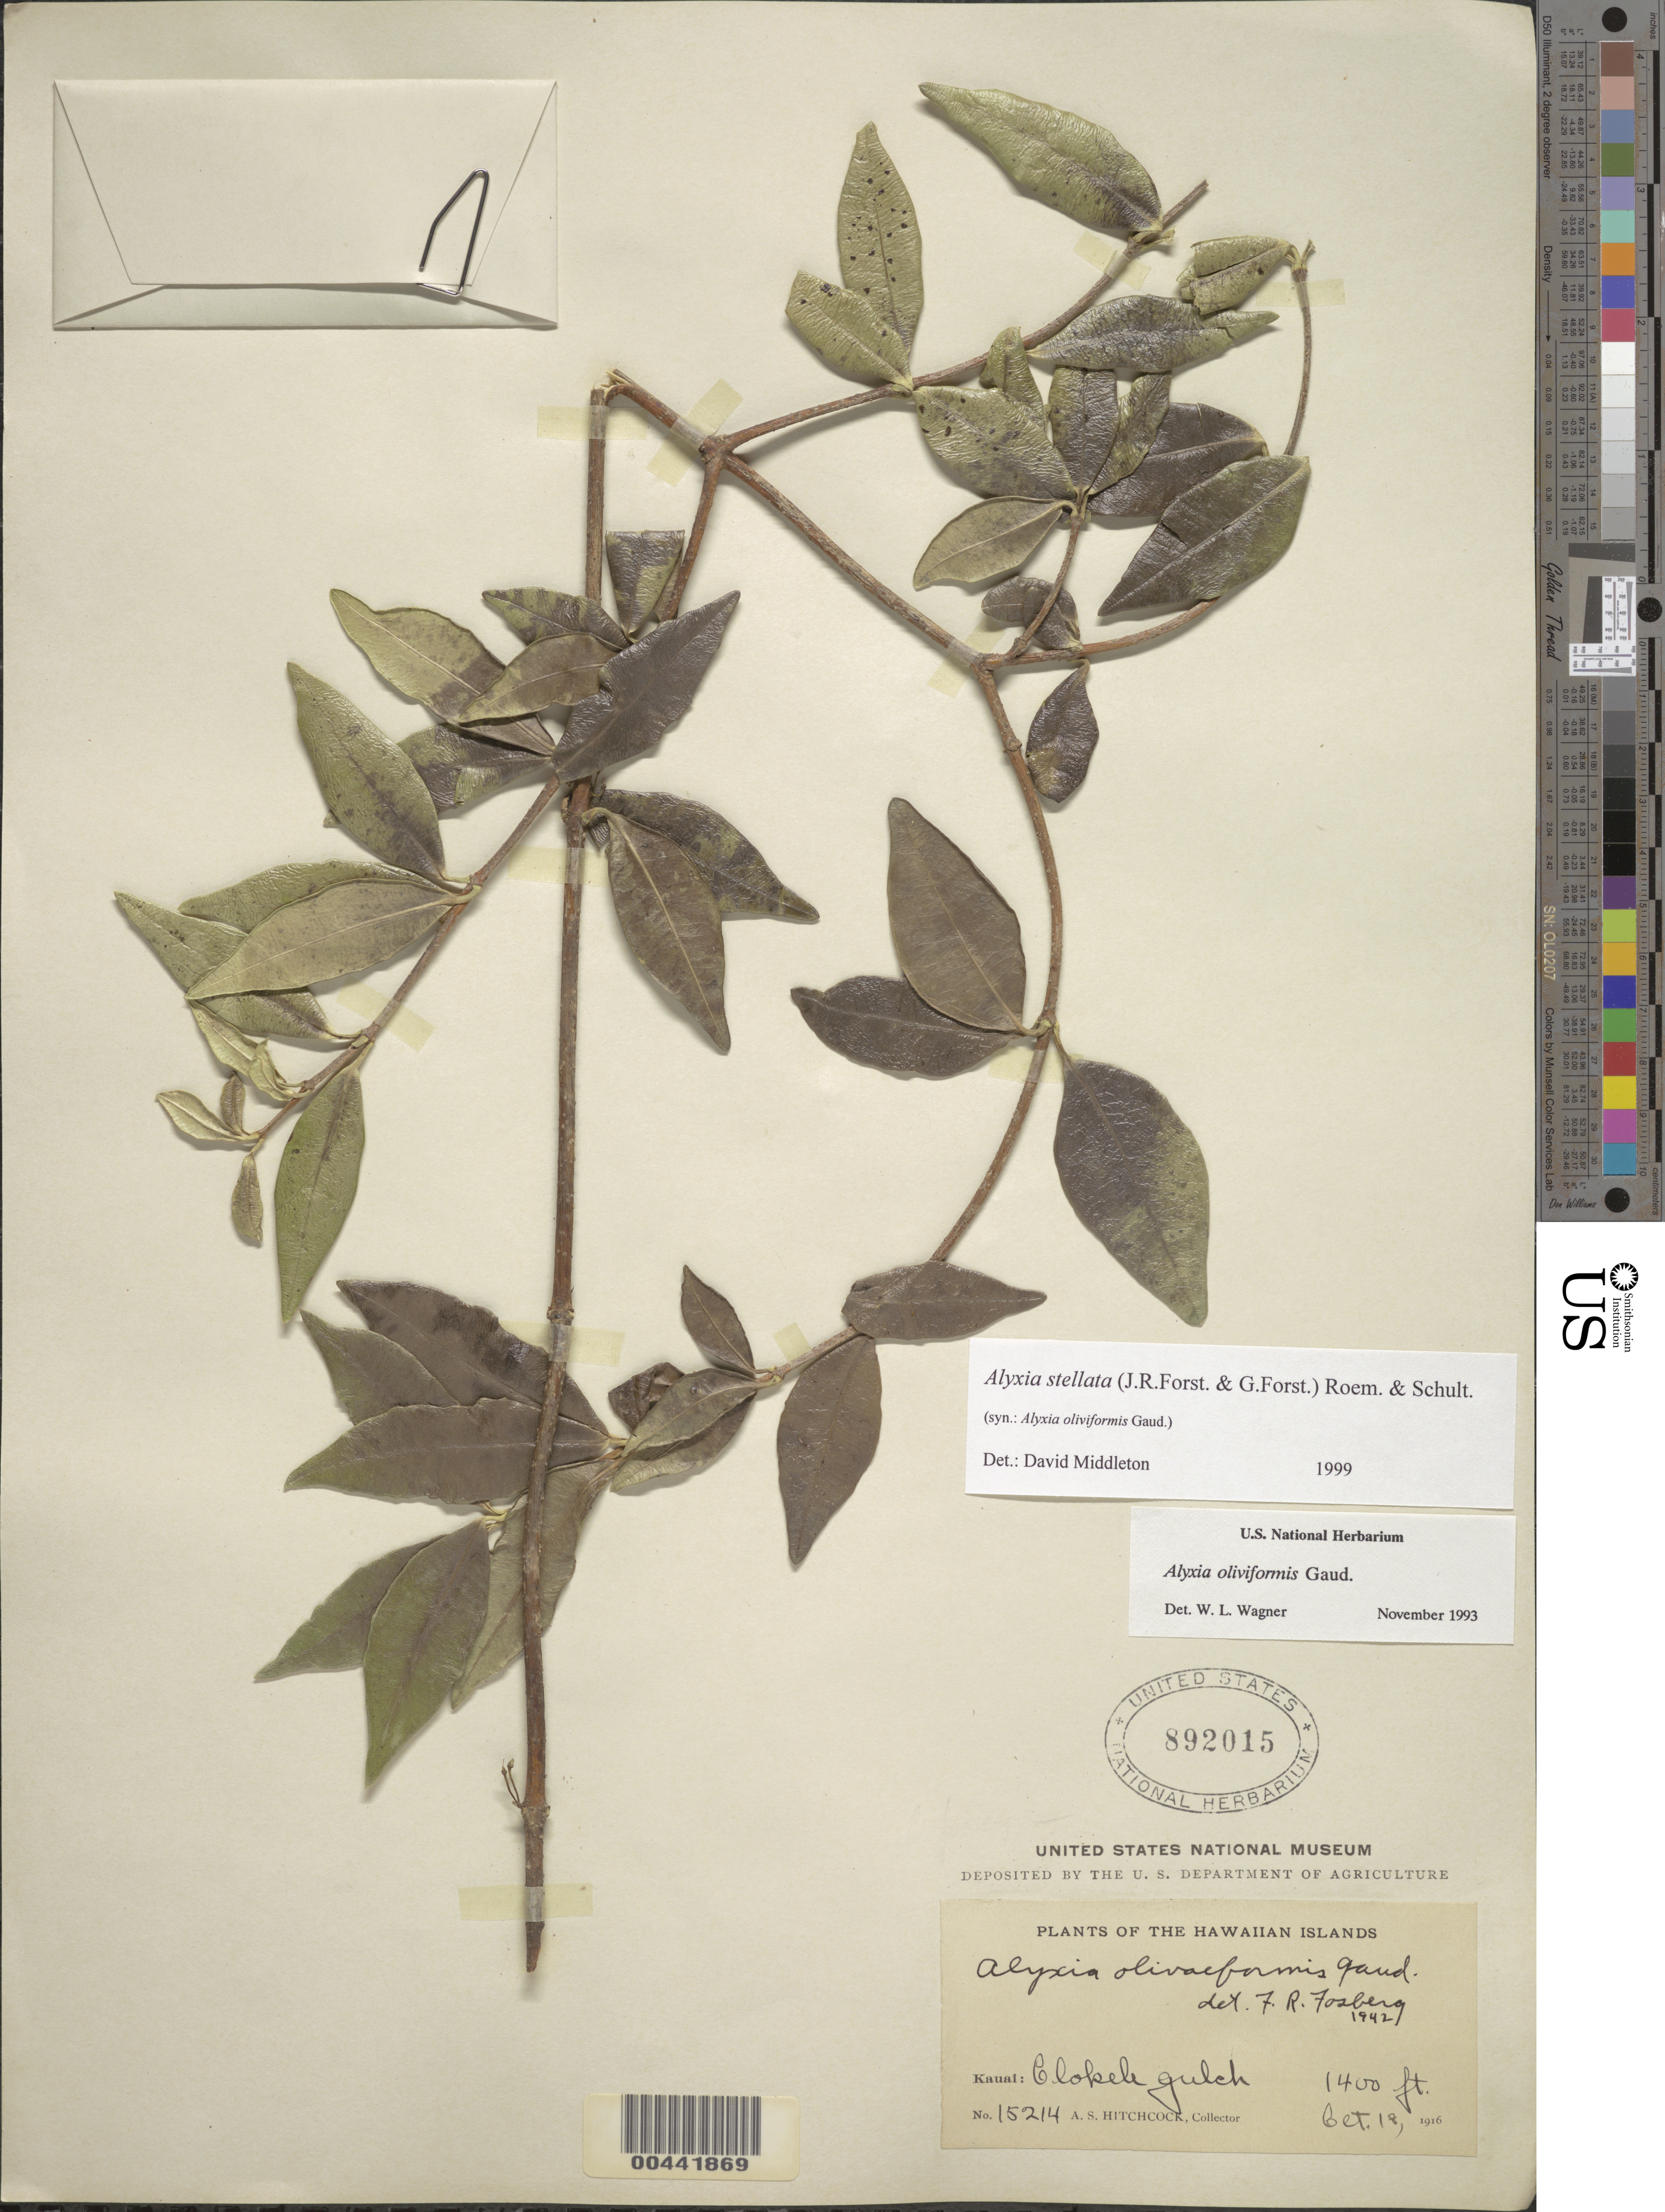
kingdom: Plantae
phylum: Tracheophyta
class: Magnoliopsida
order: Gentianales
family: Apocynaceae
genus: Alyxia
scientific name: Alyxia stellata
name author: (J.R. Forst. & G. Forst.) Roem. & Schult.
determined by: Middleton, D. J.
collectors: A. S. Hitchcock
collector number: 15214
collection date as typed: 18 Oct 1916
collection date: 1916-10-18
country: United States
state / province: Hawaii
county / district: Kauai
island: Kaua'i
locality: Olokele Gulch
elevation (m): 427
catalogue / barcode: US 892015